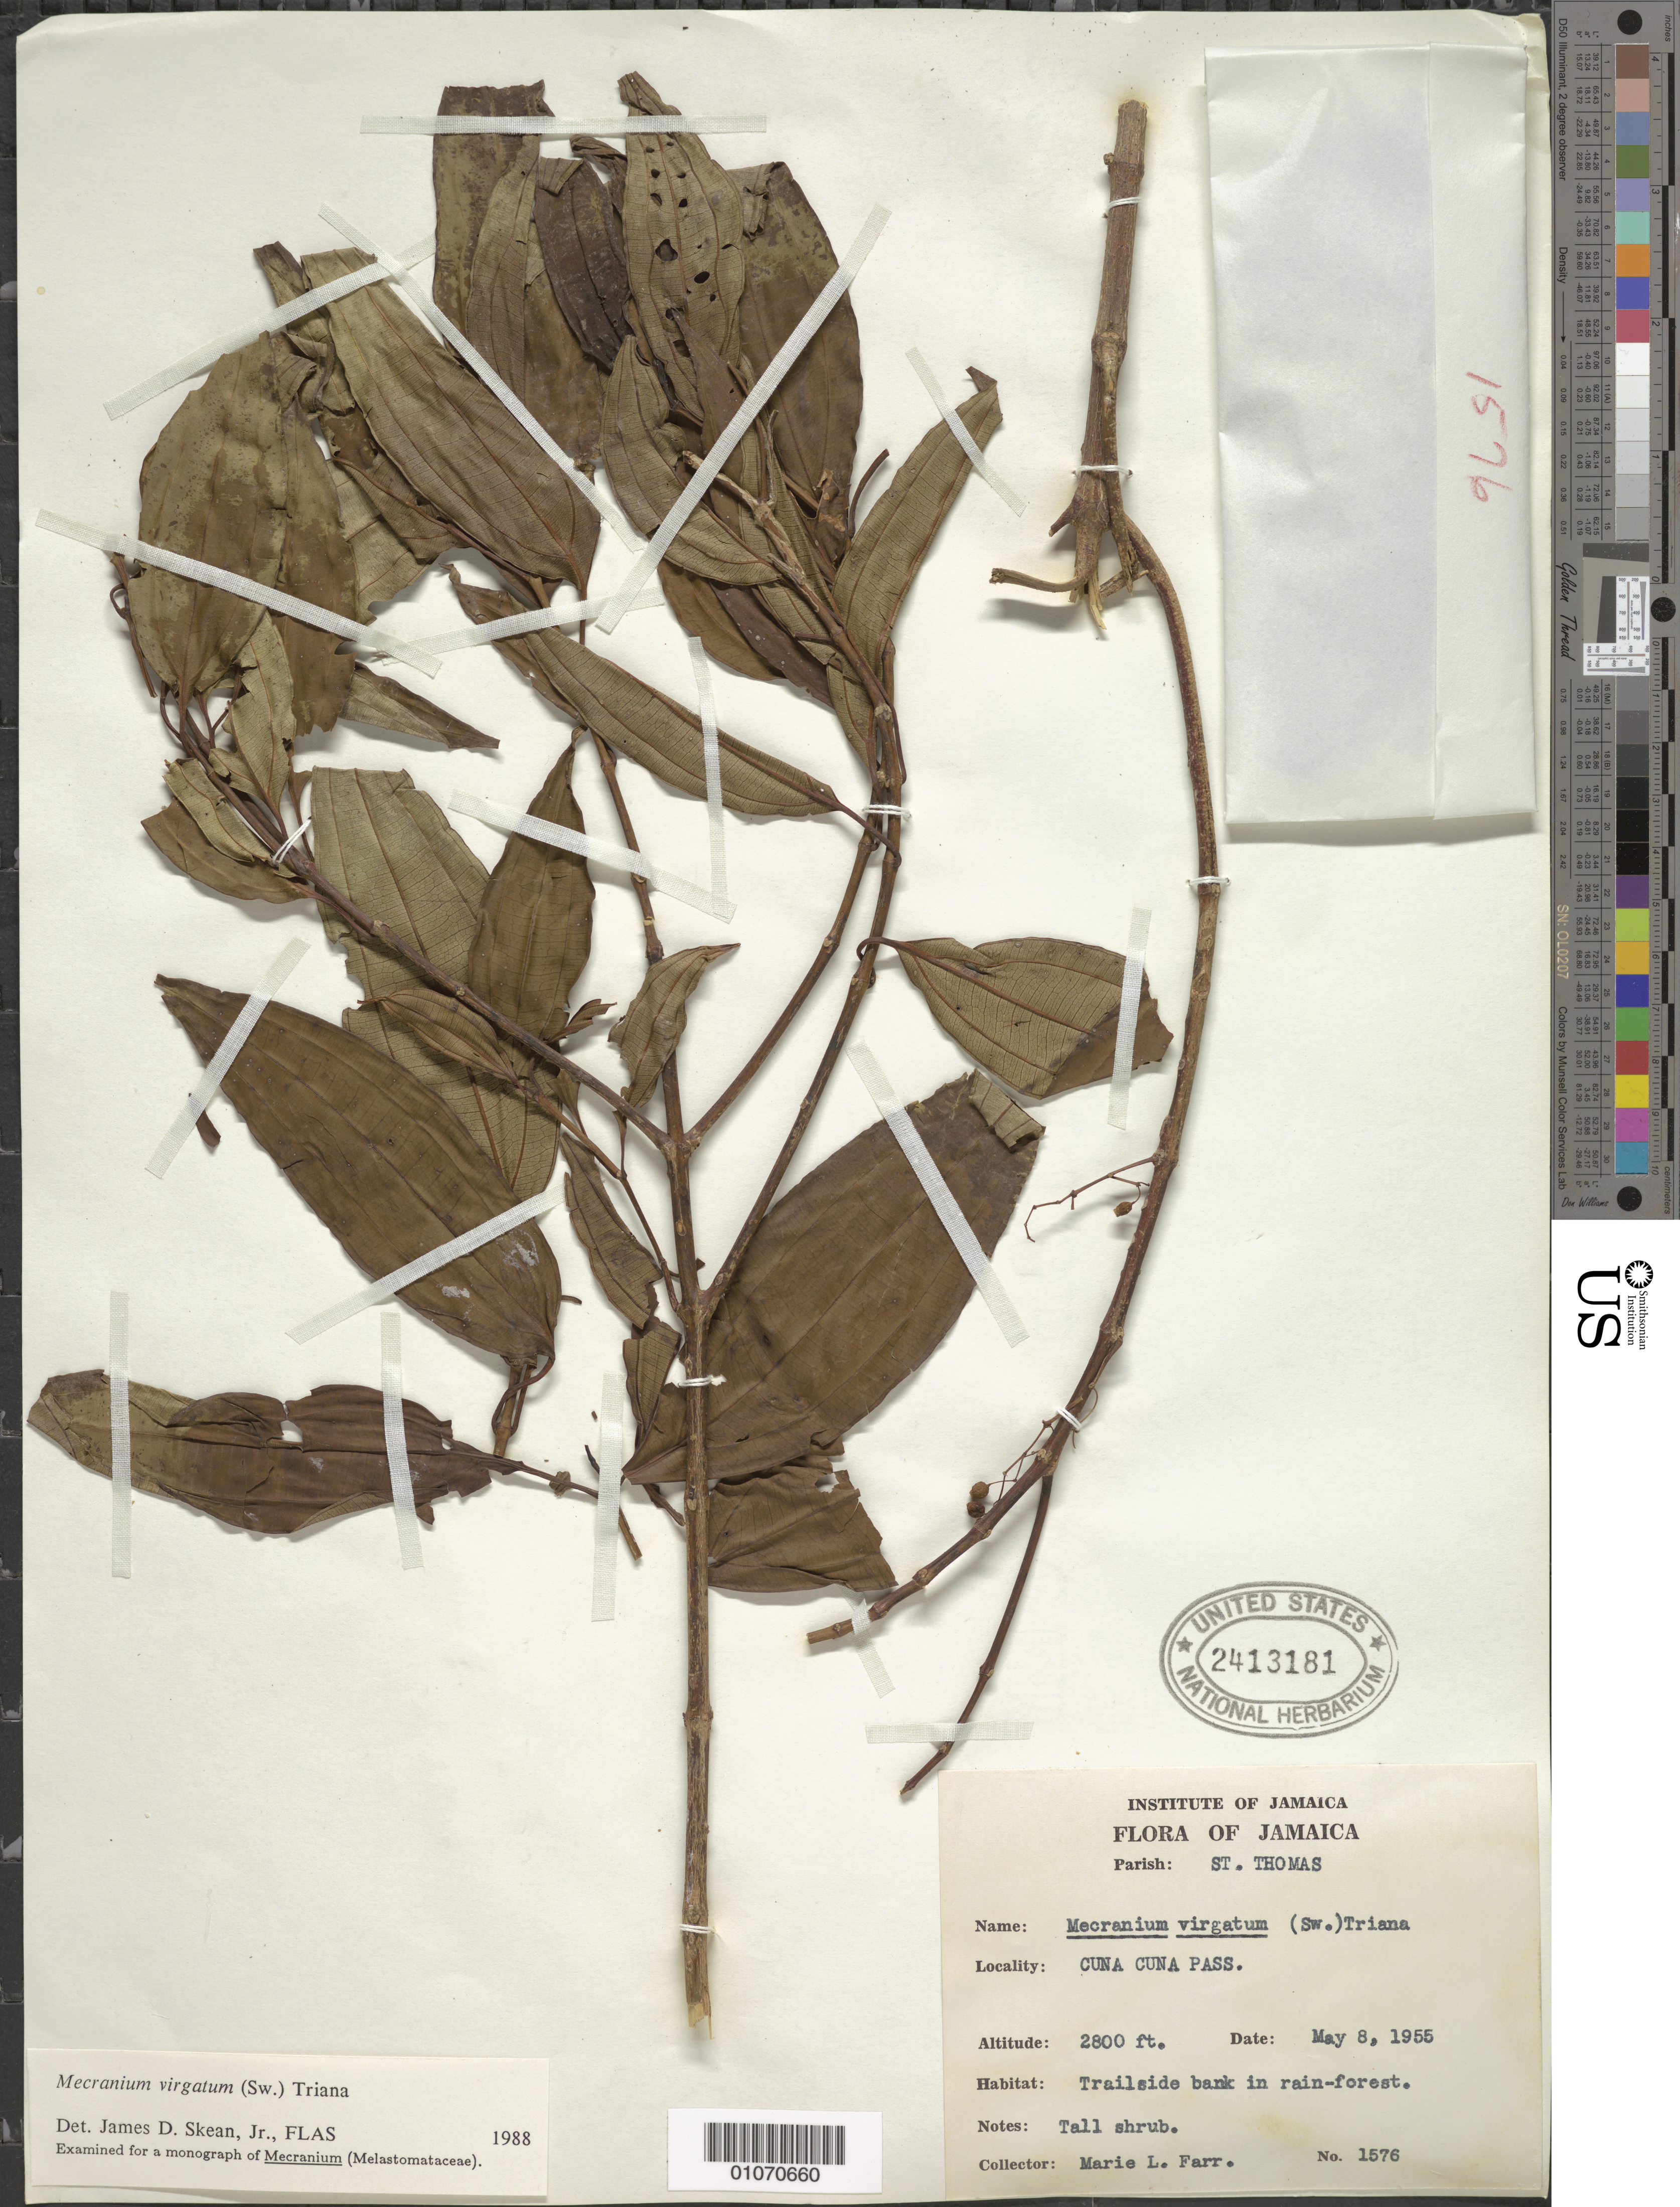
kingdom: Plantae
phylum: Tracheophyta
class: Magnoliopsida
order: Myrtales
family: Melastomataceae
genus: Mecranium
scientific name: Mecranium virgatum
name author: (Sw.) Triana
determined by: Skean, J. D., Jr.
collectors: M. Farr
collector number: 1576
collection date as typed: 08 May 1955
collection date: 1955-05-08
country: Jamaica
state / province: Saint Thomas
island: Jamaica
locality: Cuna Cuna Pass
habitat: Trailside bank in rainforest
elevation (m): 853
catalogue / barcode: US 2413181